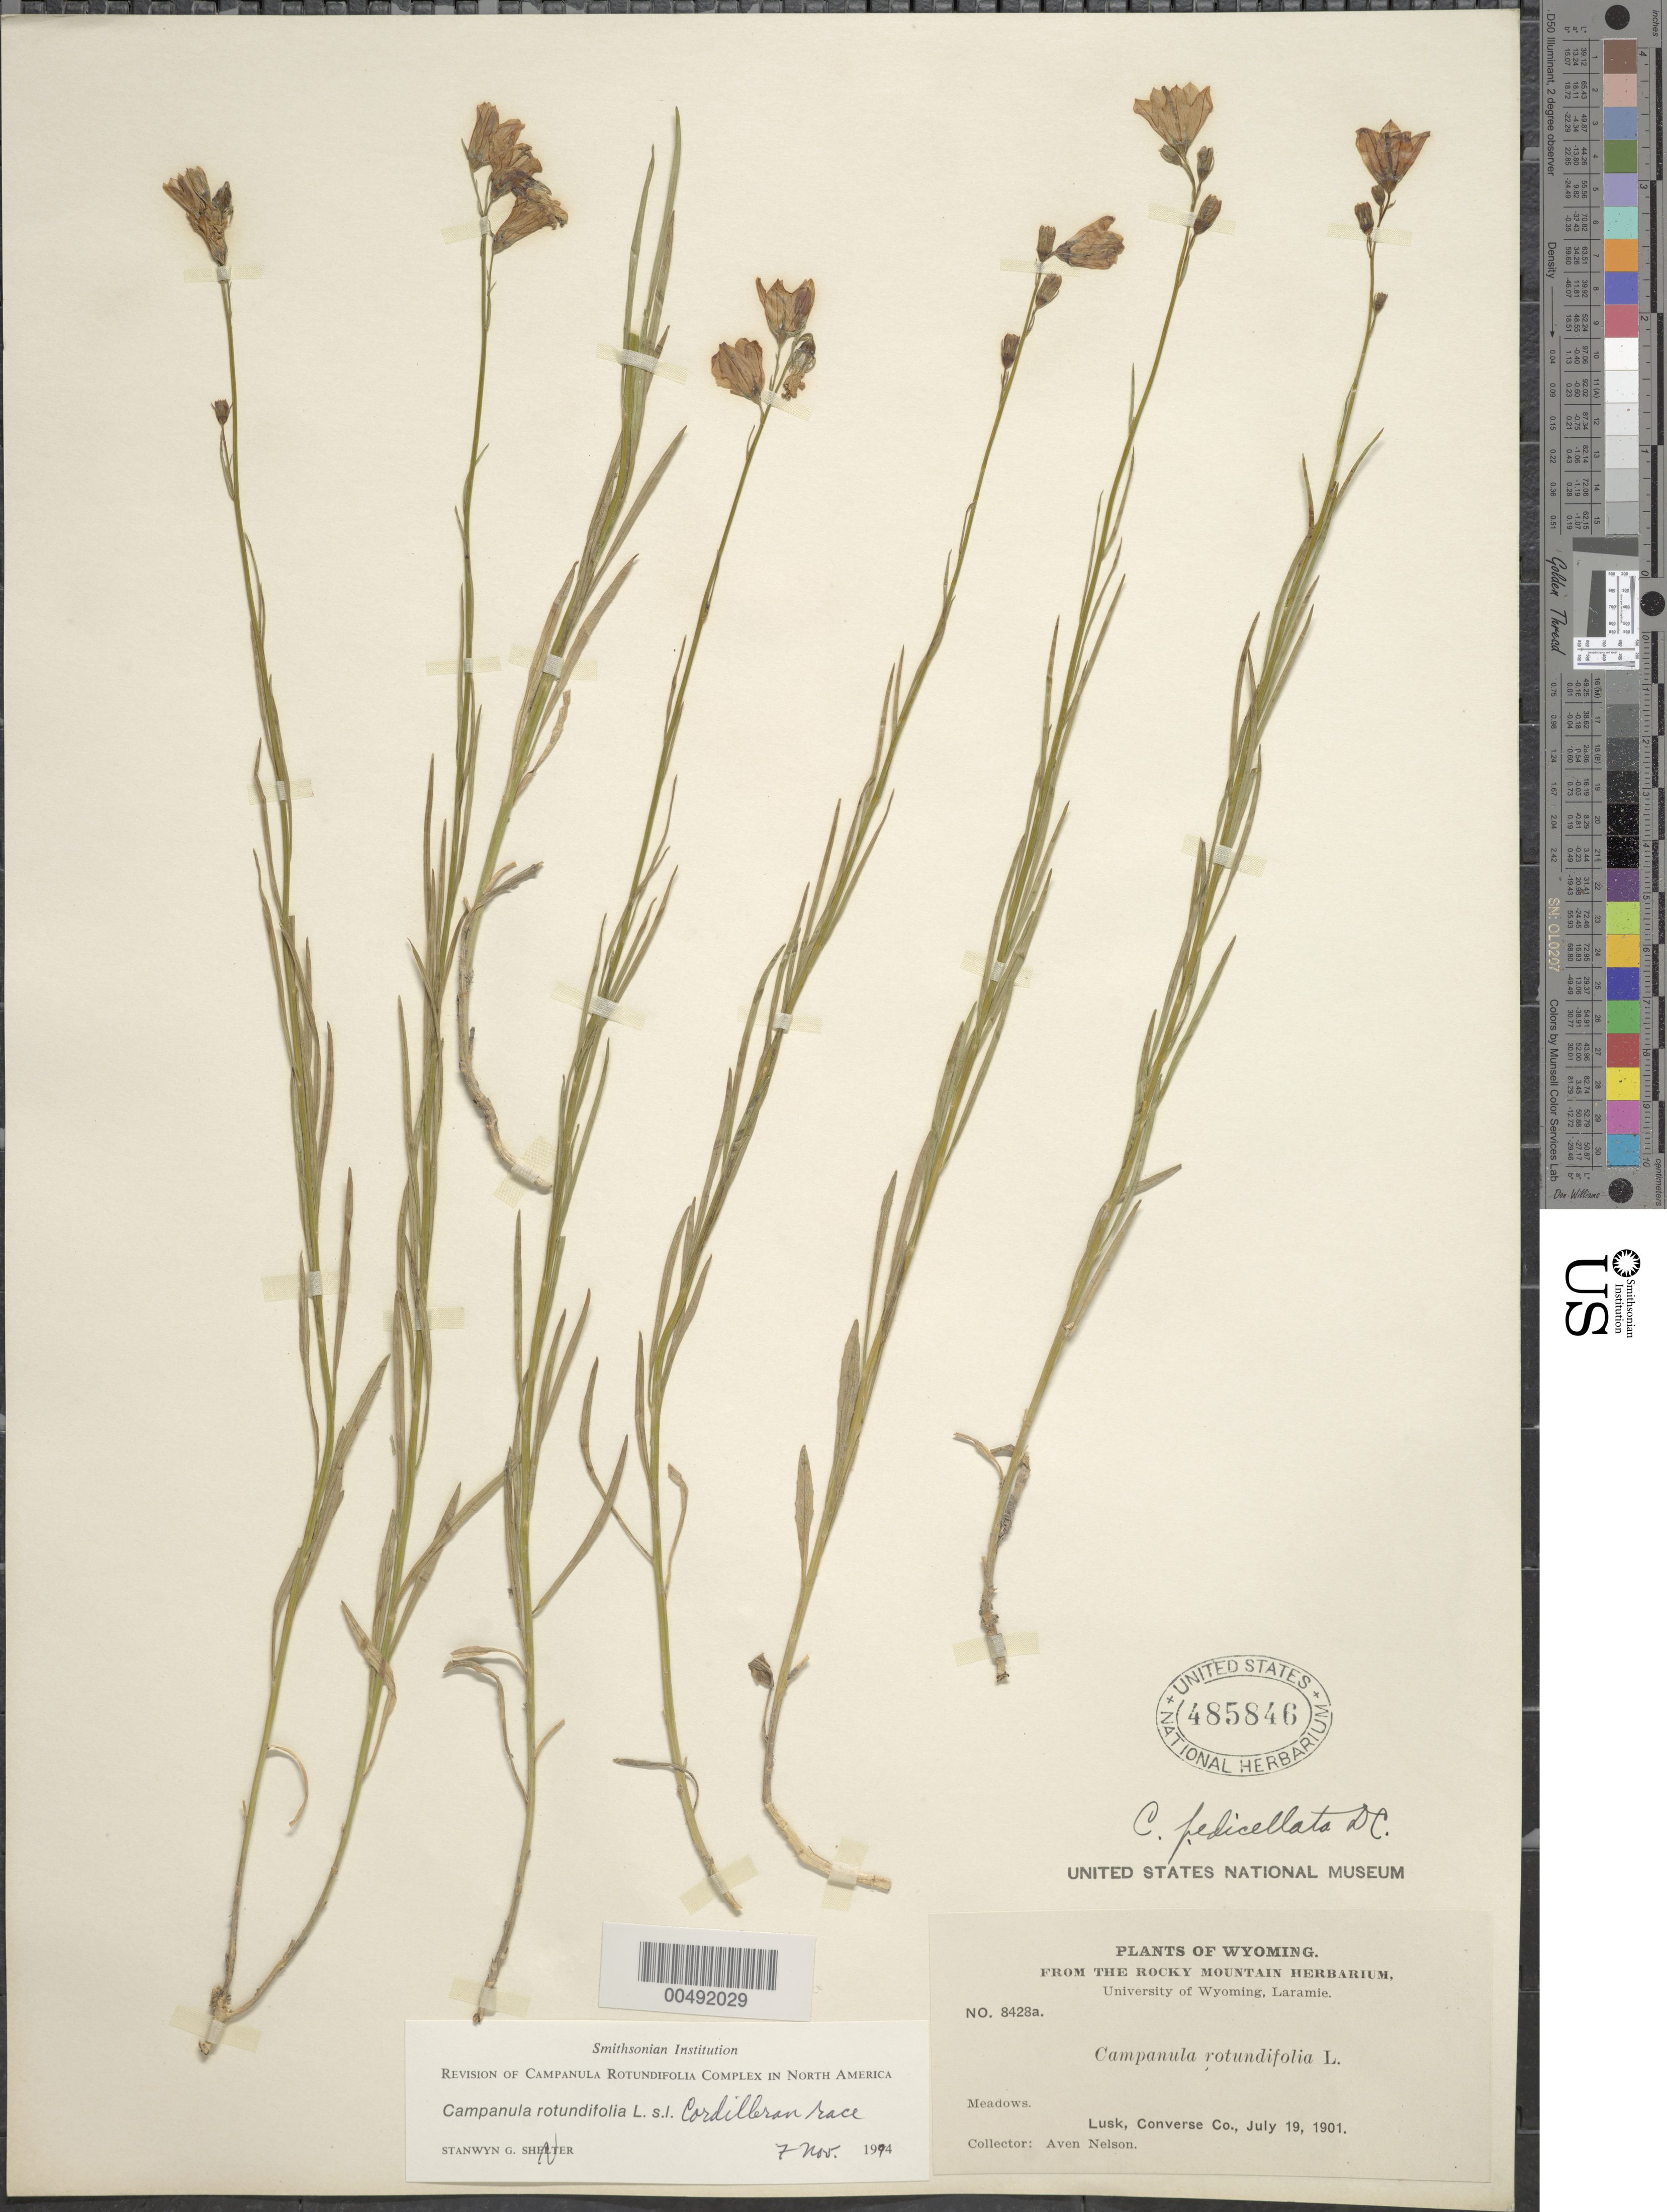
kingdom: Plantae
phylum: Tracheophyta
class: Magnoliopsida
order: Asterales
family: Campanulaceae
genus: Campanula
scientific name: Campanula rotundifolia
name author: L.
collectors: A. Nelson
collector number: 8428a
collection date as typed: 19 Jul 1901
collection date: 1901-07-19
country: United States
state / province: Wyoming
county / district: Converse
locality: Lusk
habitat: meadows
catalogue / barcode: US 485846